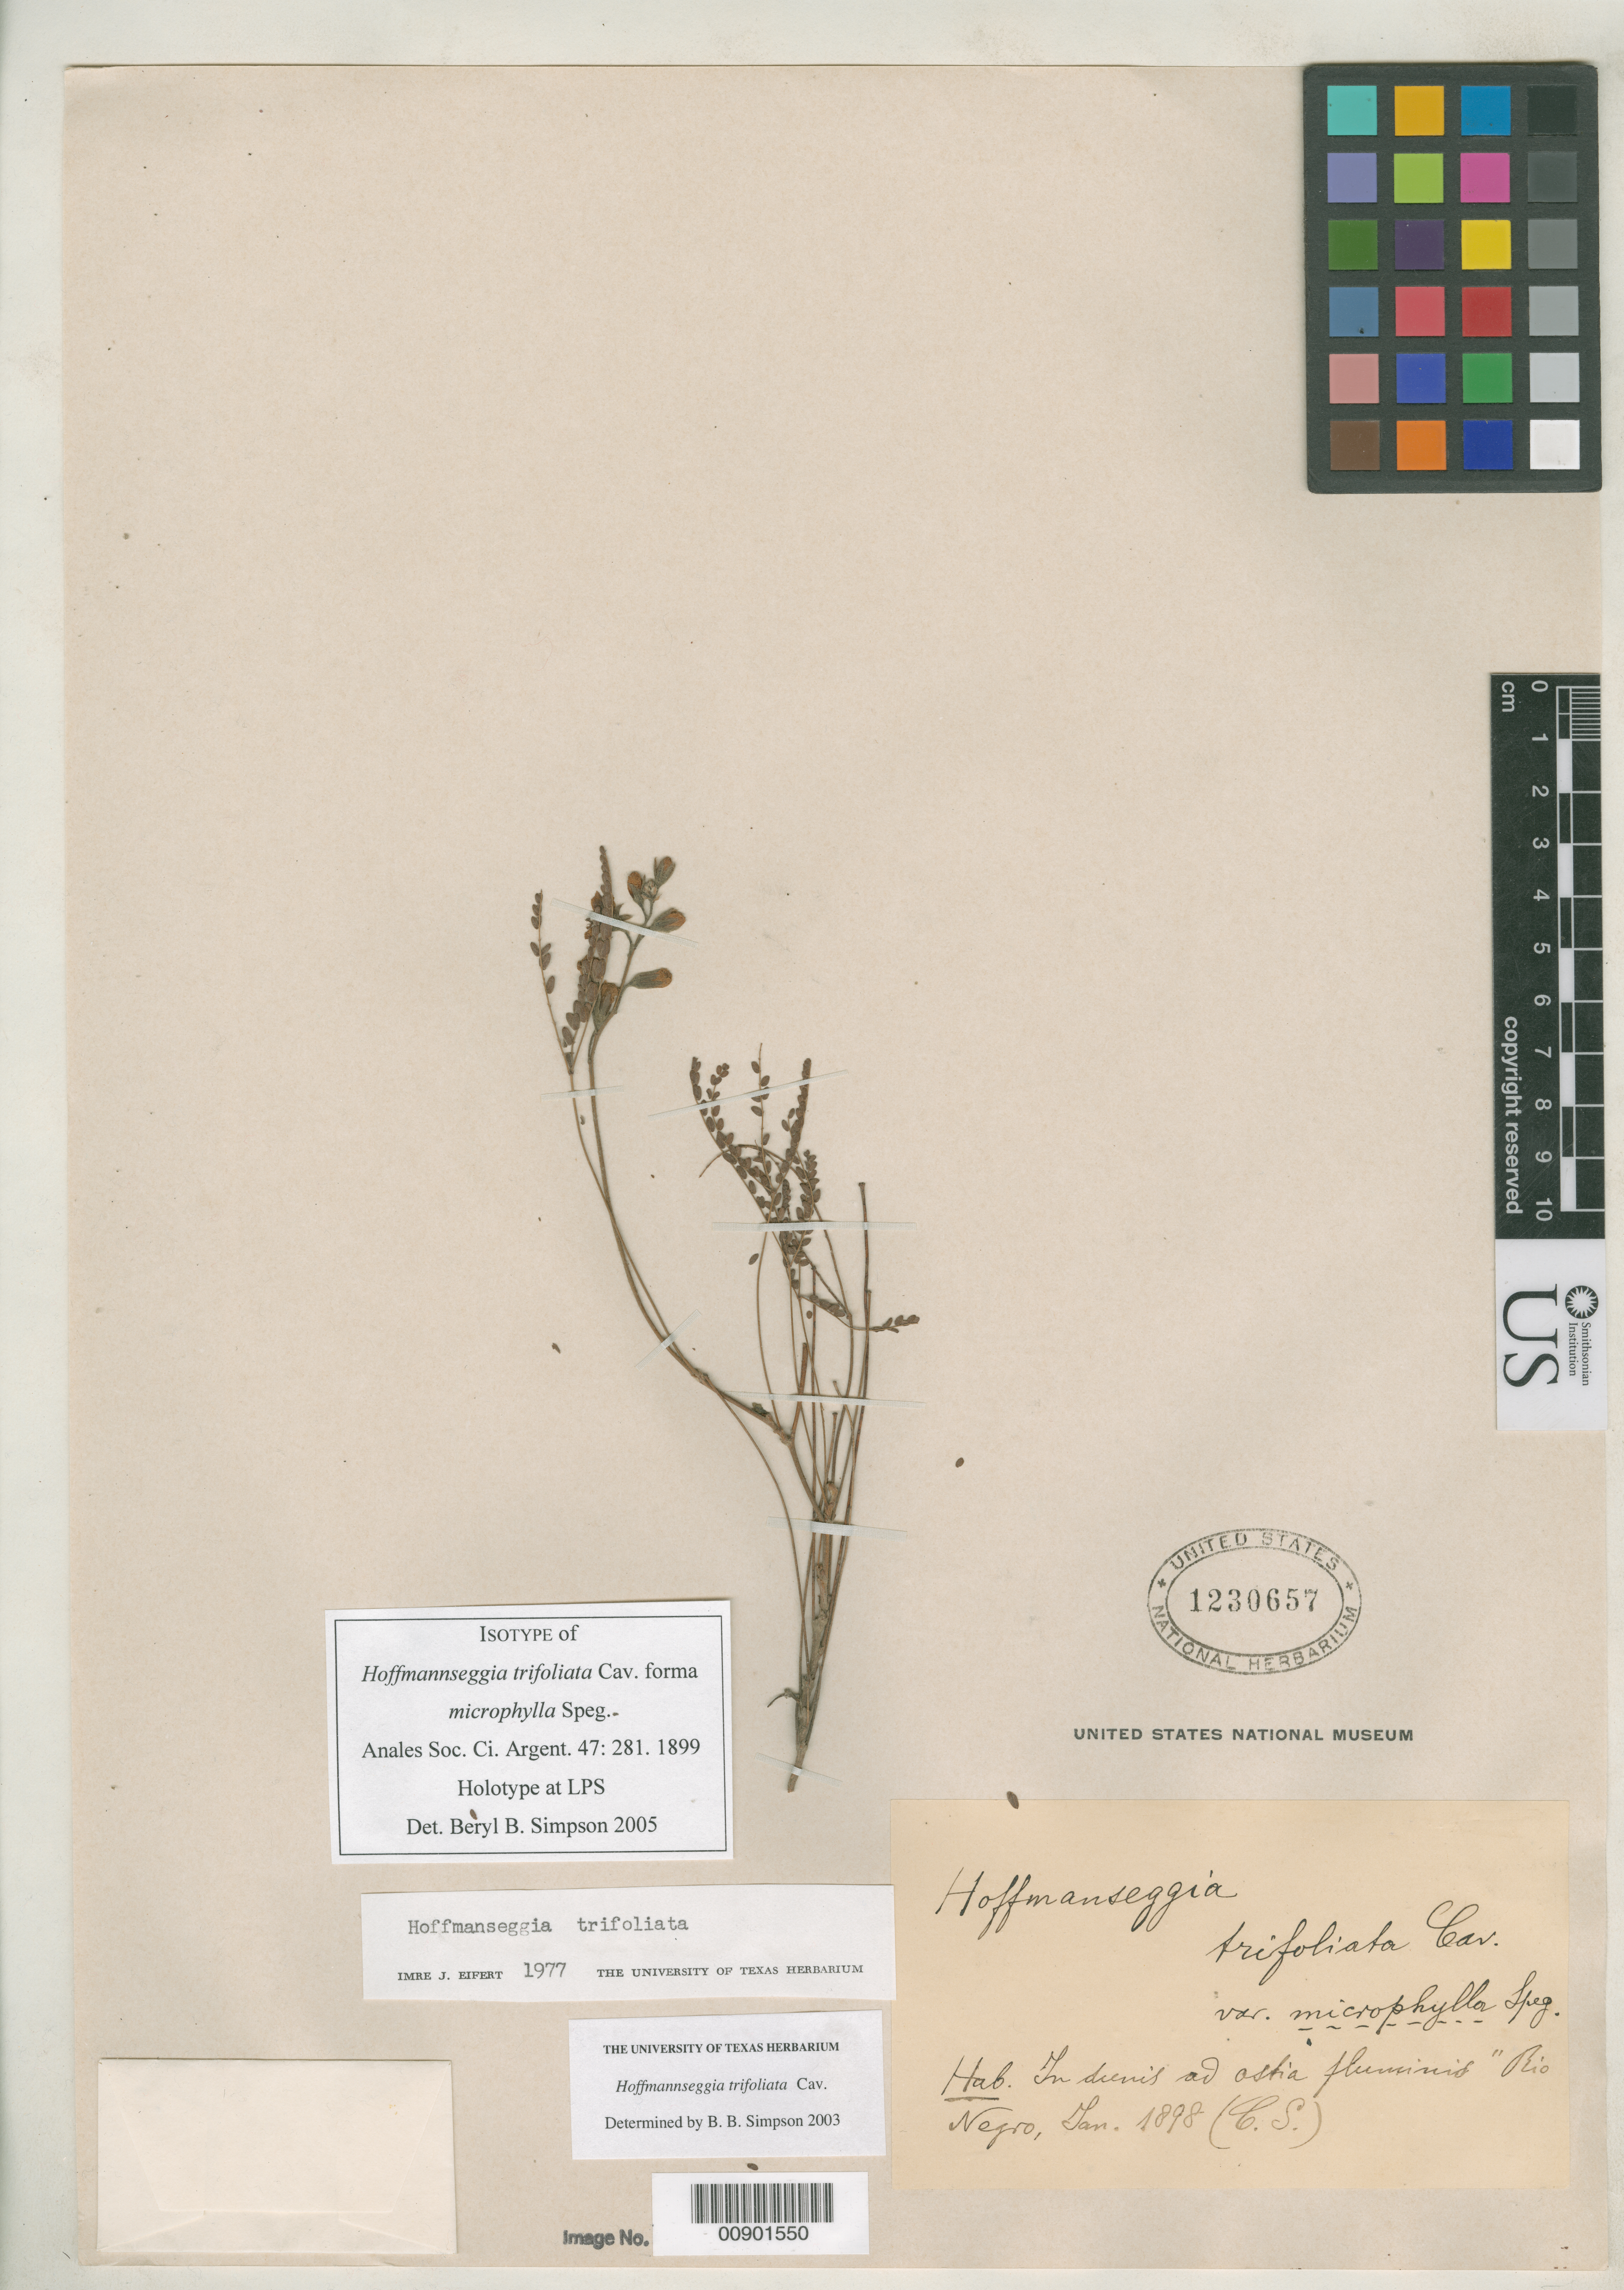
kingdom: Plantae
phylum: Tracheophyta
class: Magnoliopsida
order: Fabales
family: Fabaceae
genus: Hoffmannseggia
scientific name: Hoffmannseggia trifoliata f. microphylla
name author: Speg.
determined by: Simpson, B. B., (TEX), University of Texas at Austin (UNITED STATES)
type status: Isotype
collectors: C. L. Spegazzini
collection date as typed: Jan 1898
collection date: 1898-01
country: Argentina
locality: In dunis ad ostia fluminis "Rio Negro".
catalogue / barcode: US 1230657